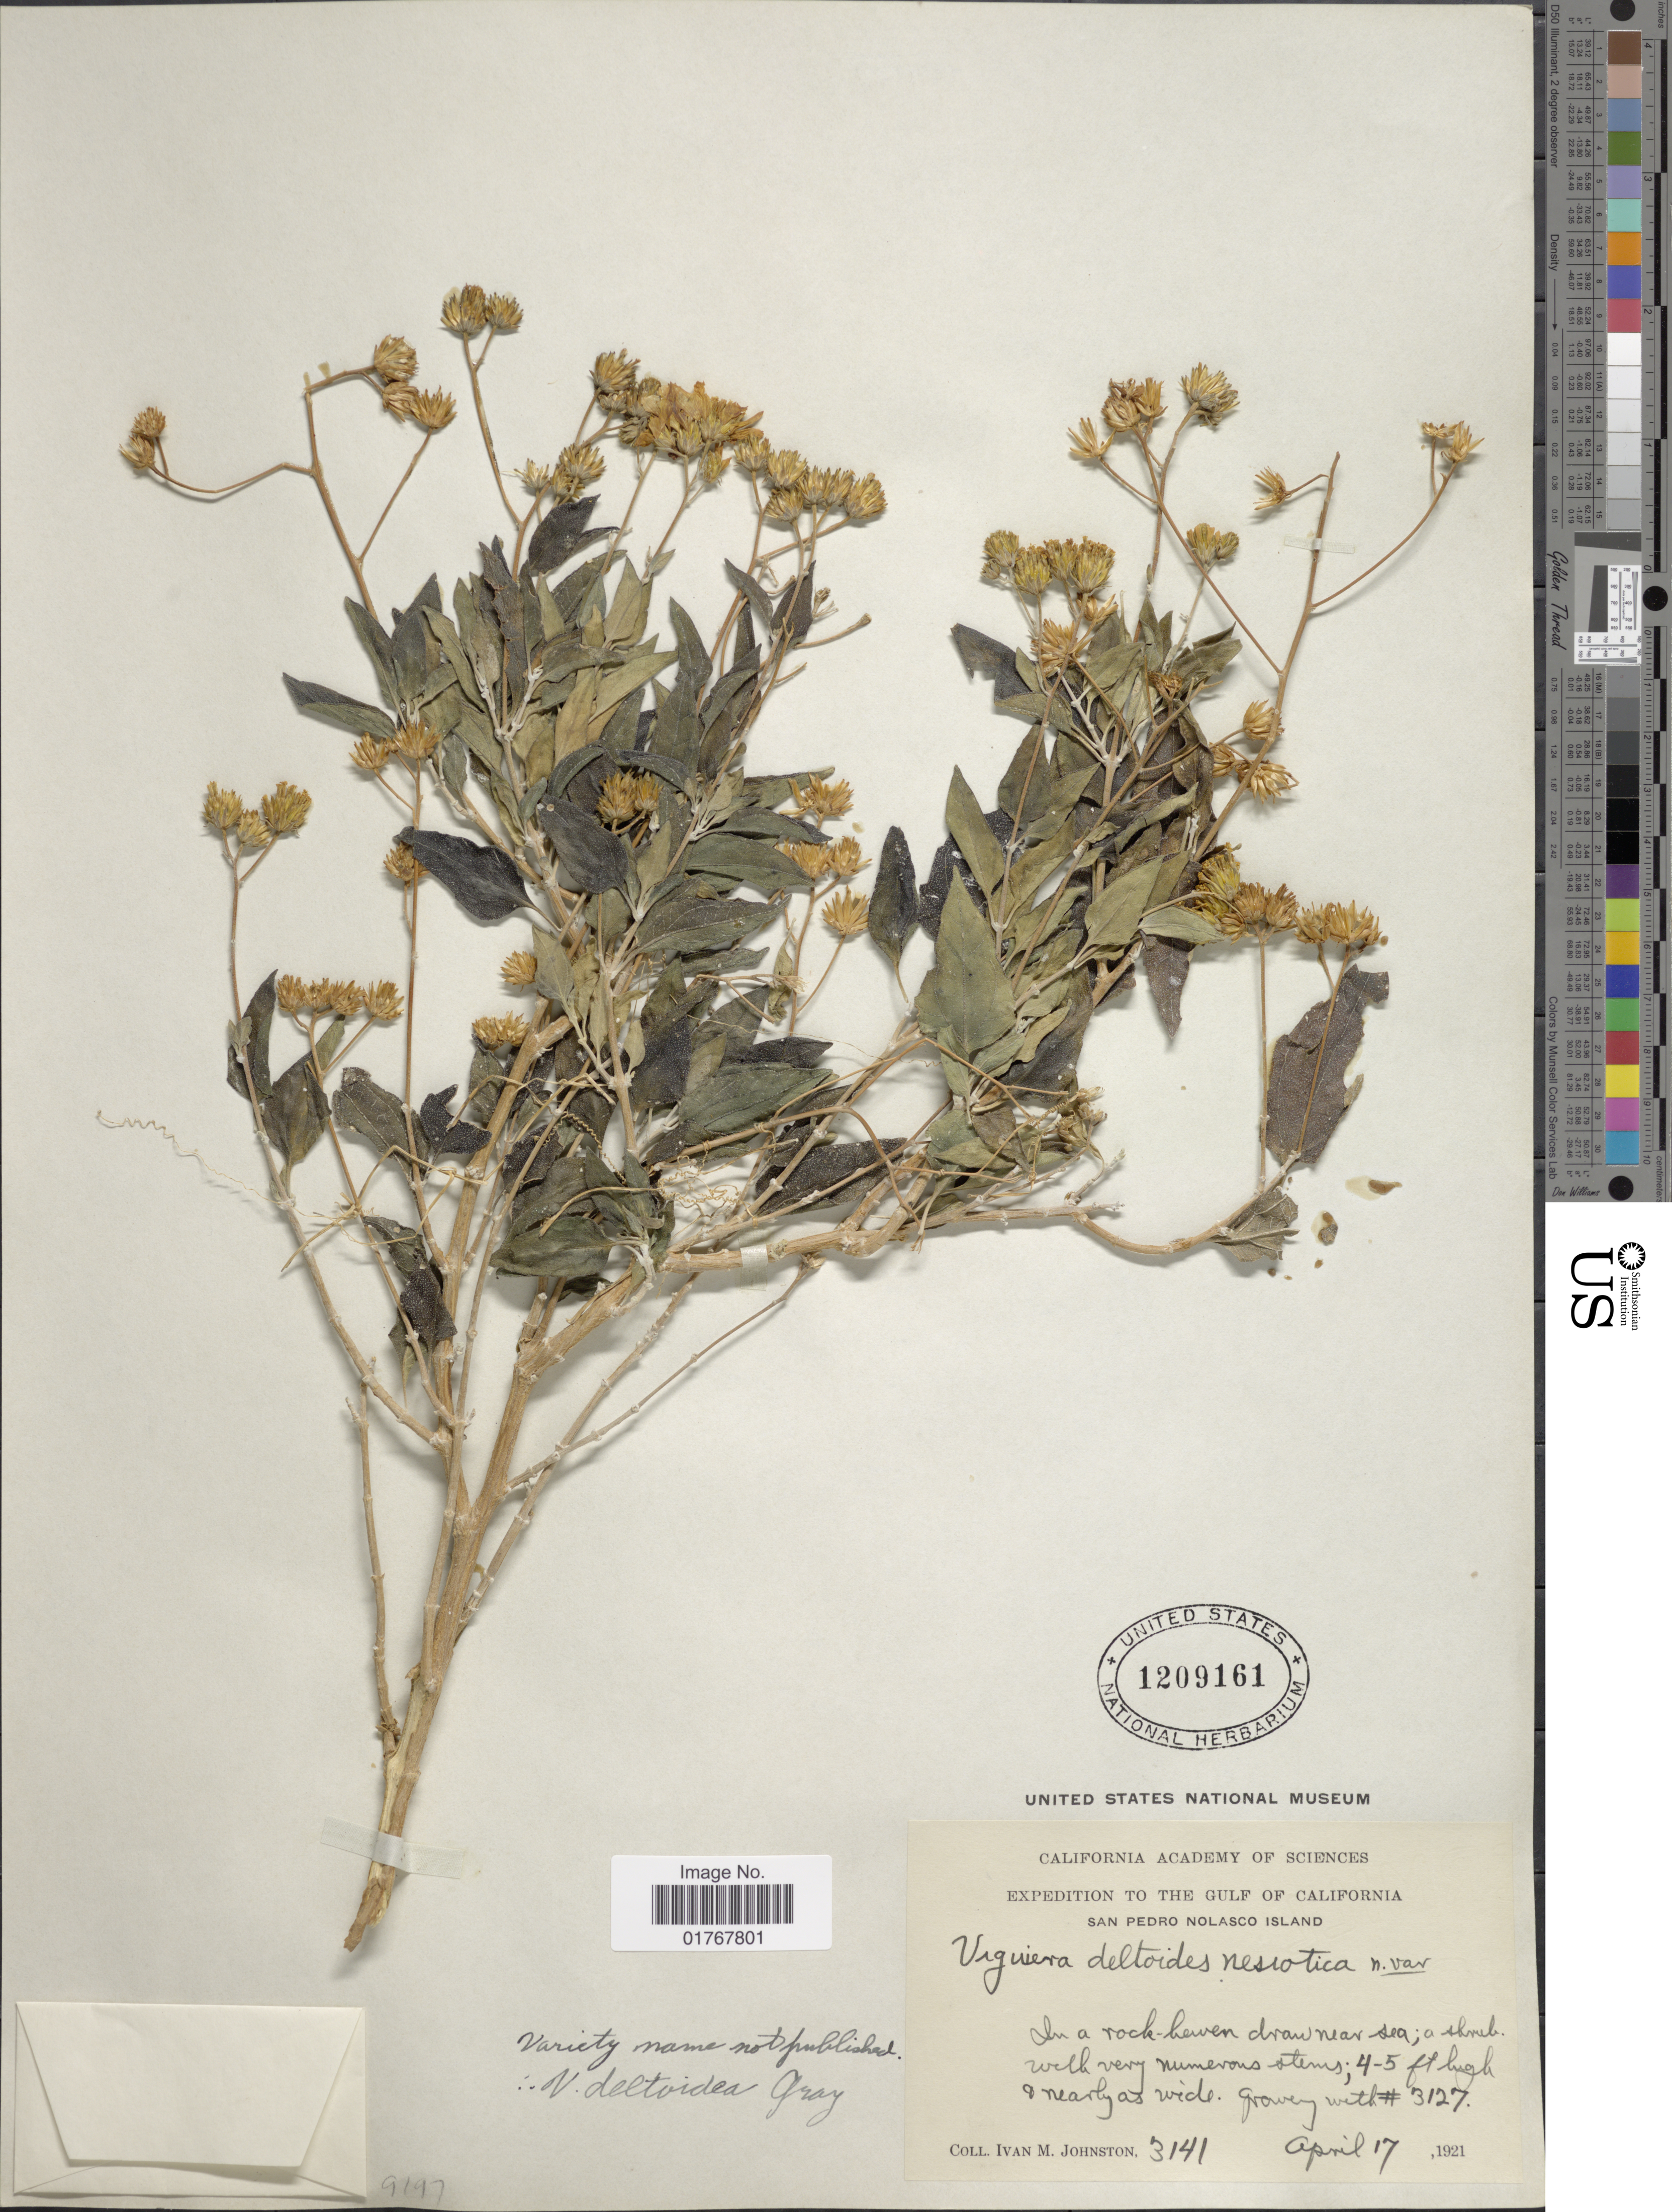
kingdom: Plantae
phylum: Tracheophyta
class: Magnoliopsida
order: Asterales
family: Asteraceae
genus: Viguiera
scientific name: Viguiera deltoidea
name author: A. Gray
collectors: I.M. Johnston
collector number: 3141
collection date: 1921-04-17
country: United States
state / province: California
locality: The Gulf of California, San Pedro Nolasco Island, in a rock-hewen draw near sea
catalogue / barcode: US 1209161